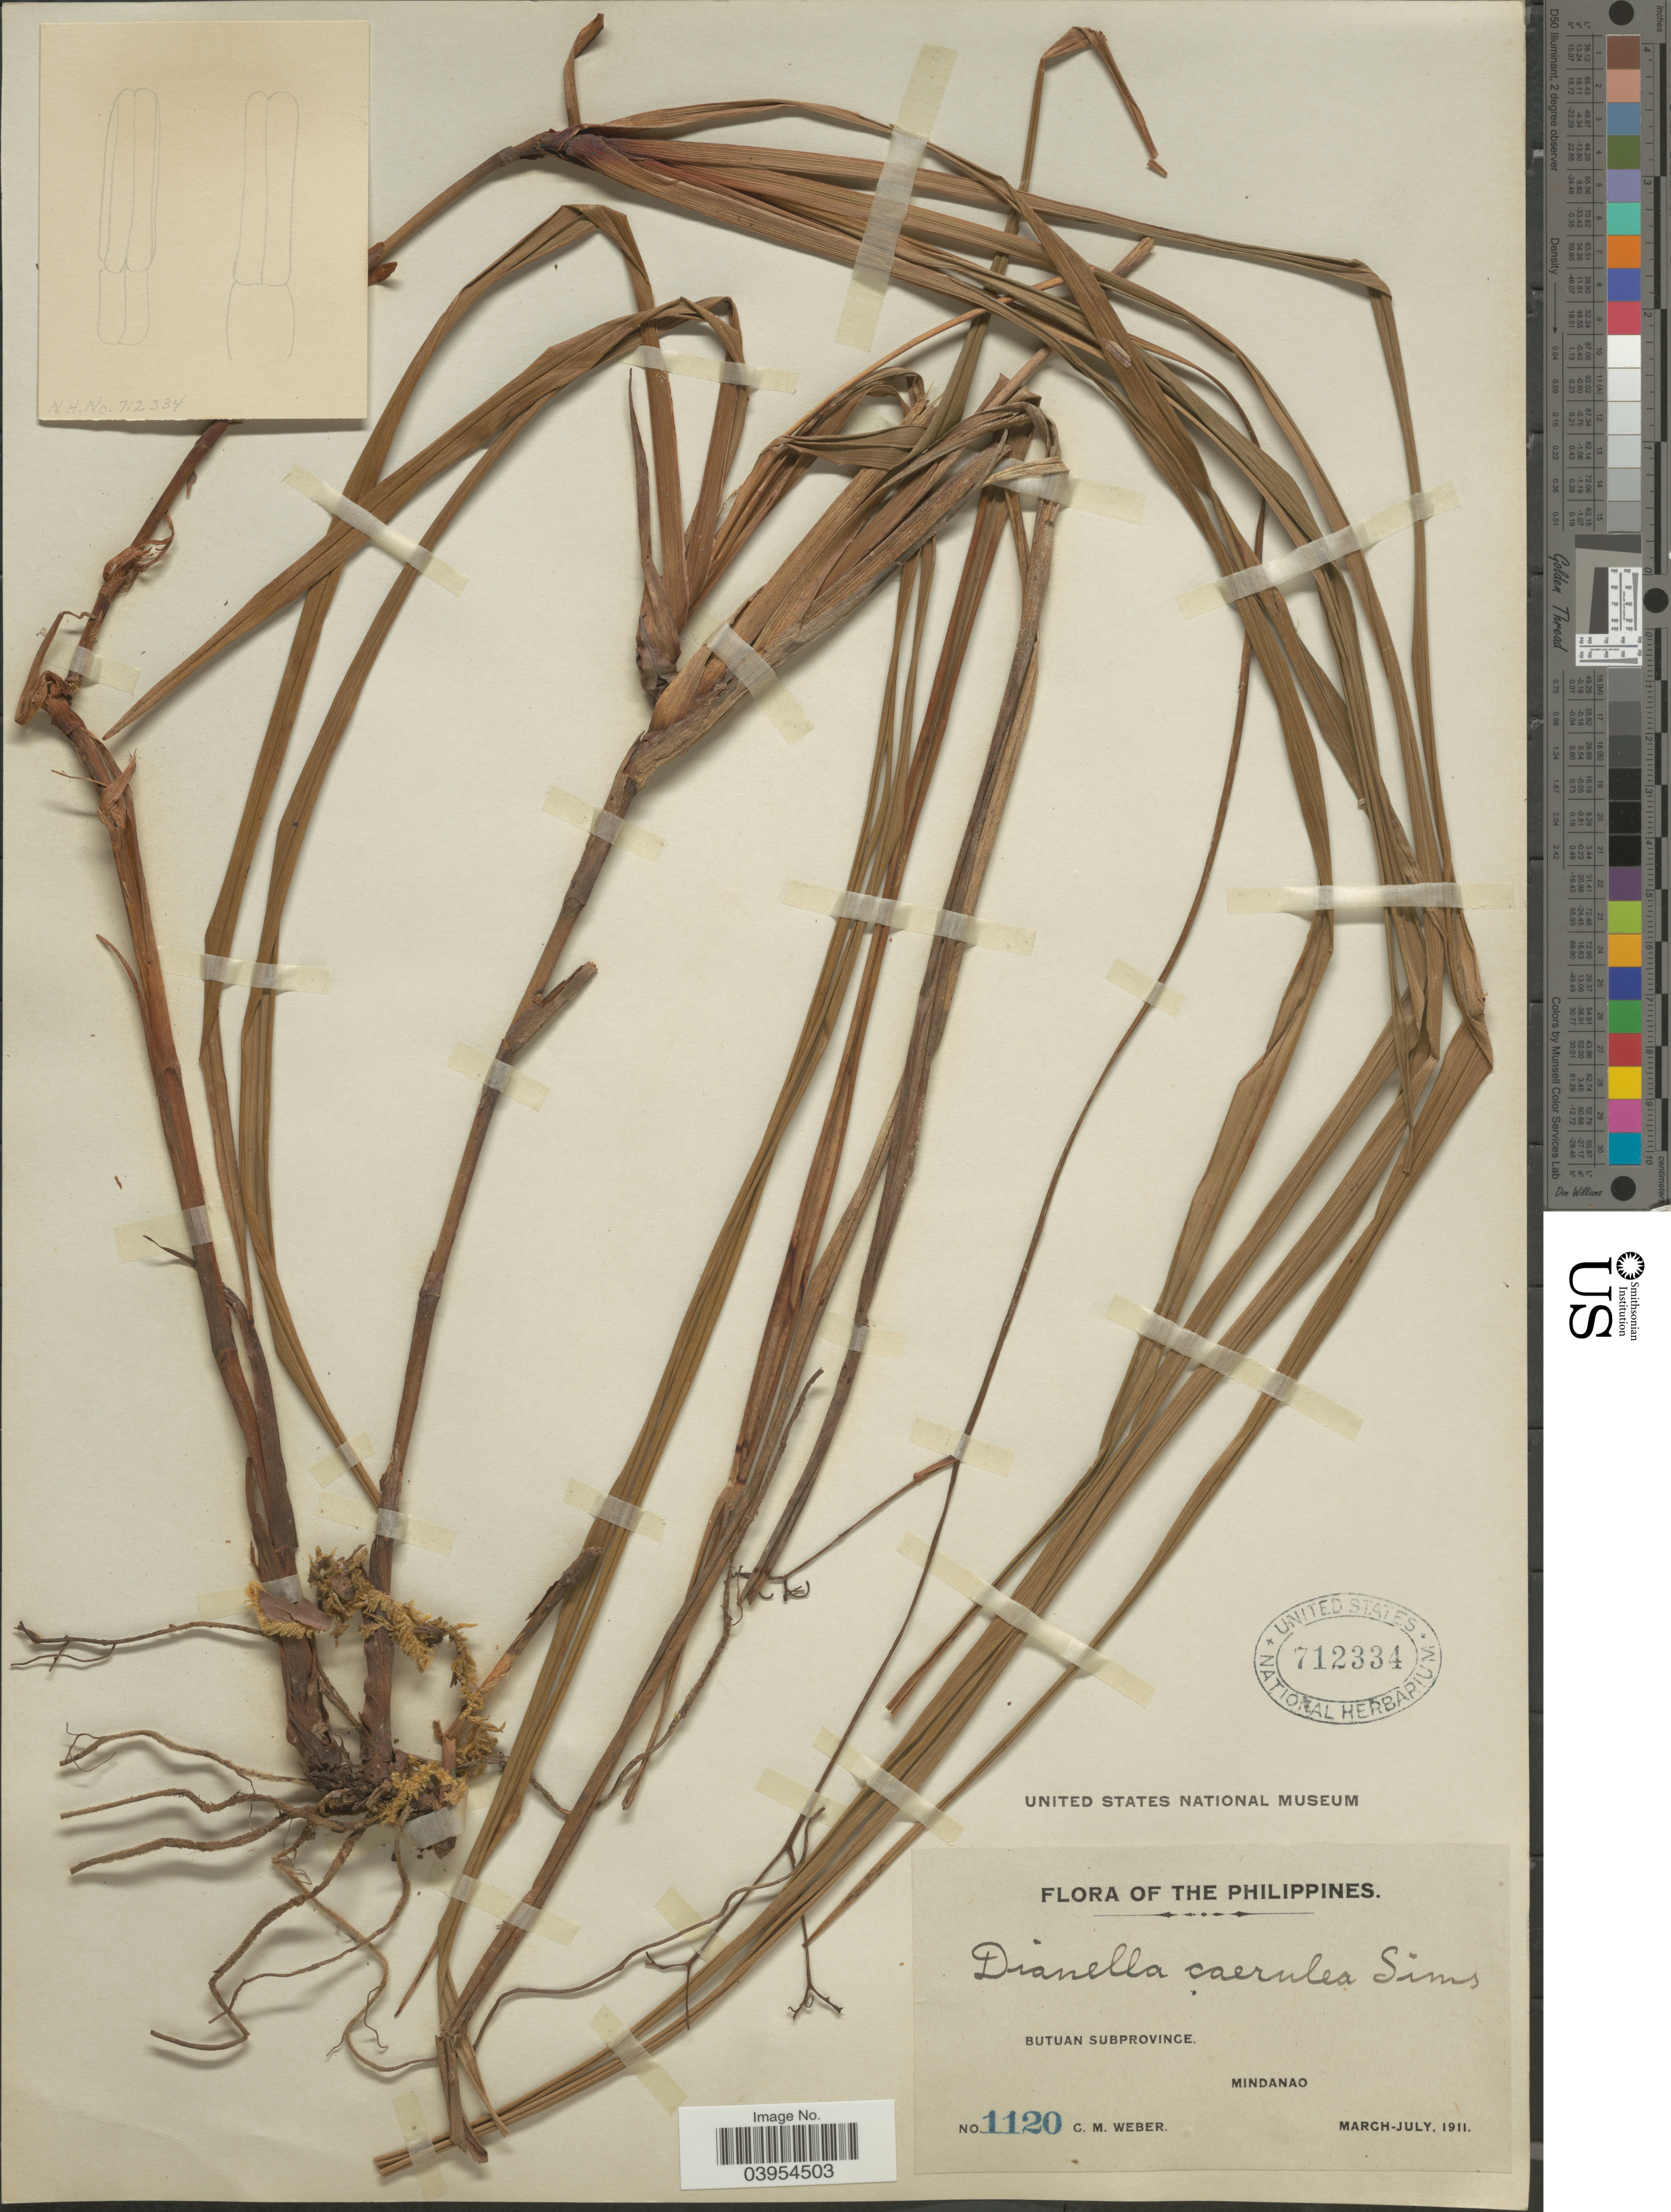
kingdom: Plantae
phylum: Tracheophyta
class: Liliopsida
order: Asparagales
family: Asphodelaceae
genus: Dianella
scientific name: Dianella caerulea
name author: Sims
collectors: C. M. Weber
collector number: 1120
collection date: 1911-03/1911-07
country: Philippines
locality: Butuan Subprovince. Mindanao.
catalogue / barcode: US 712334